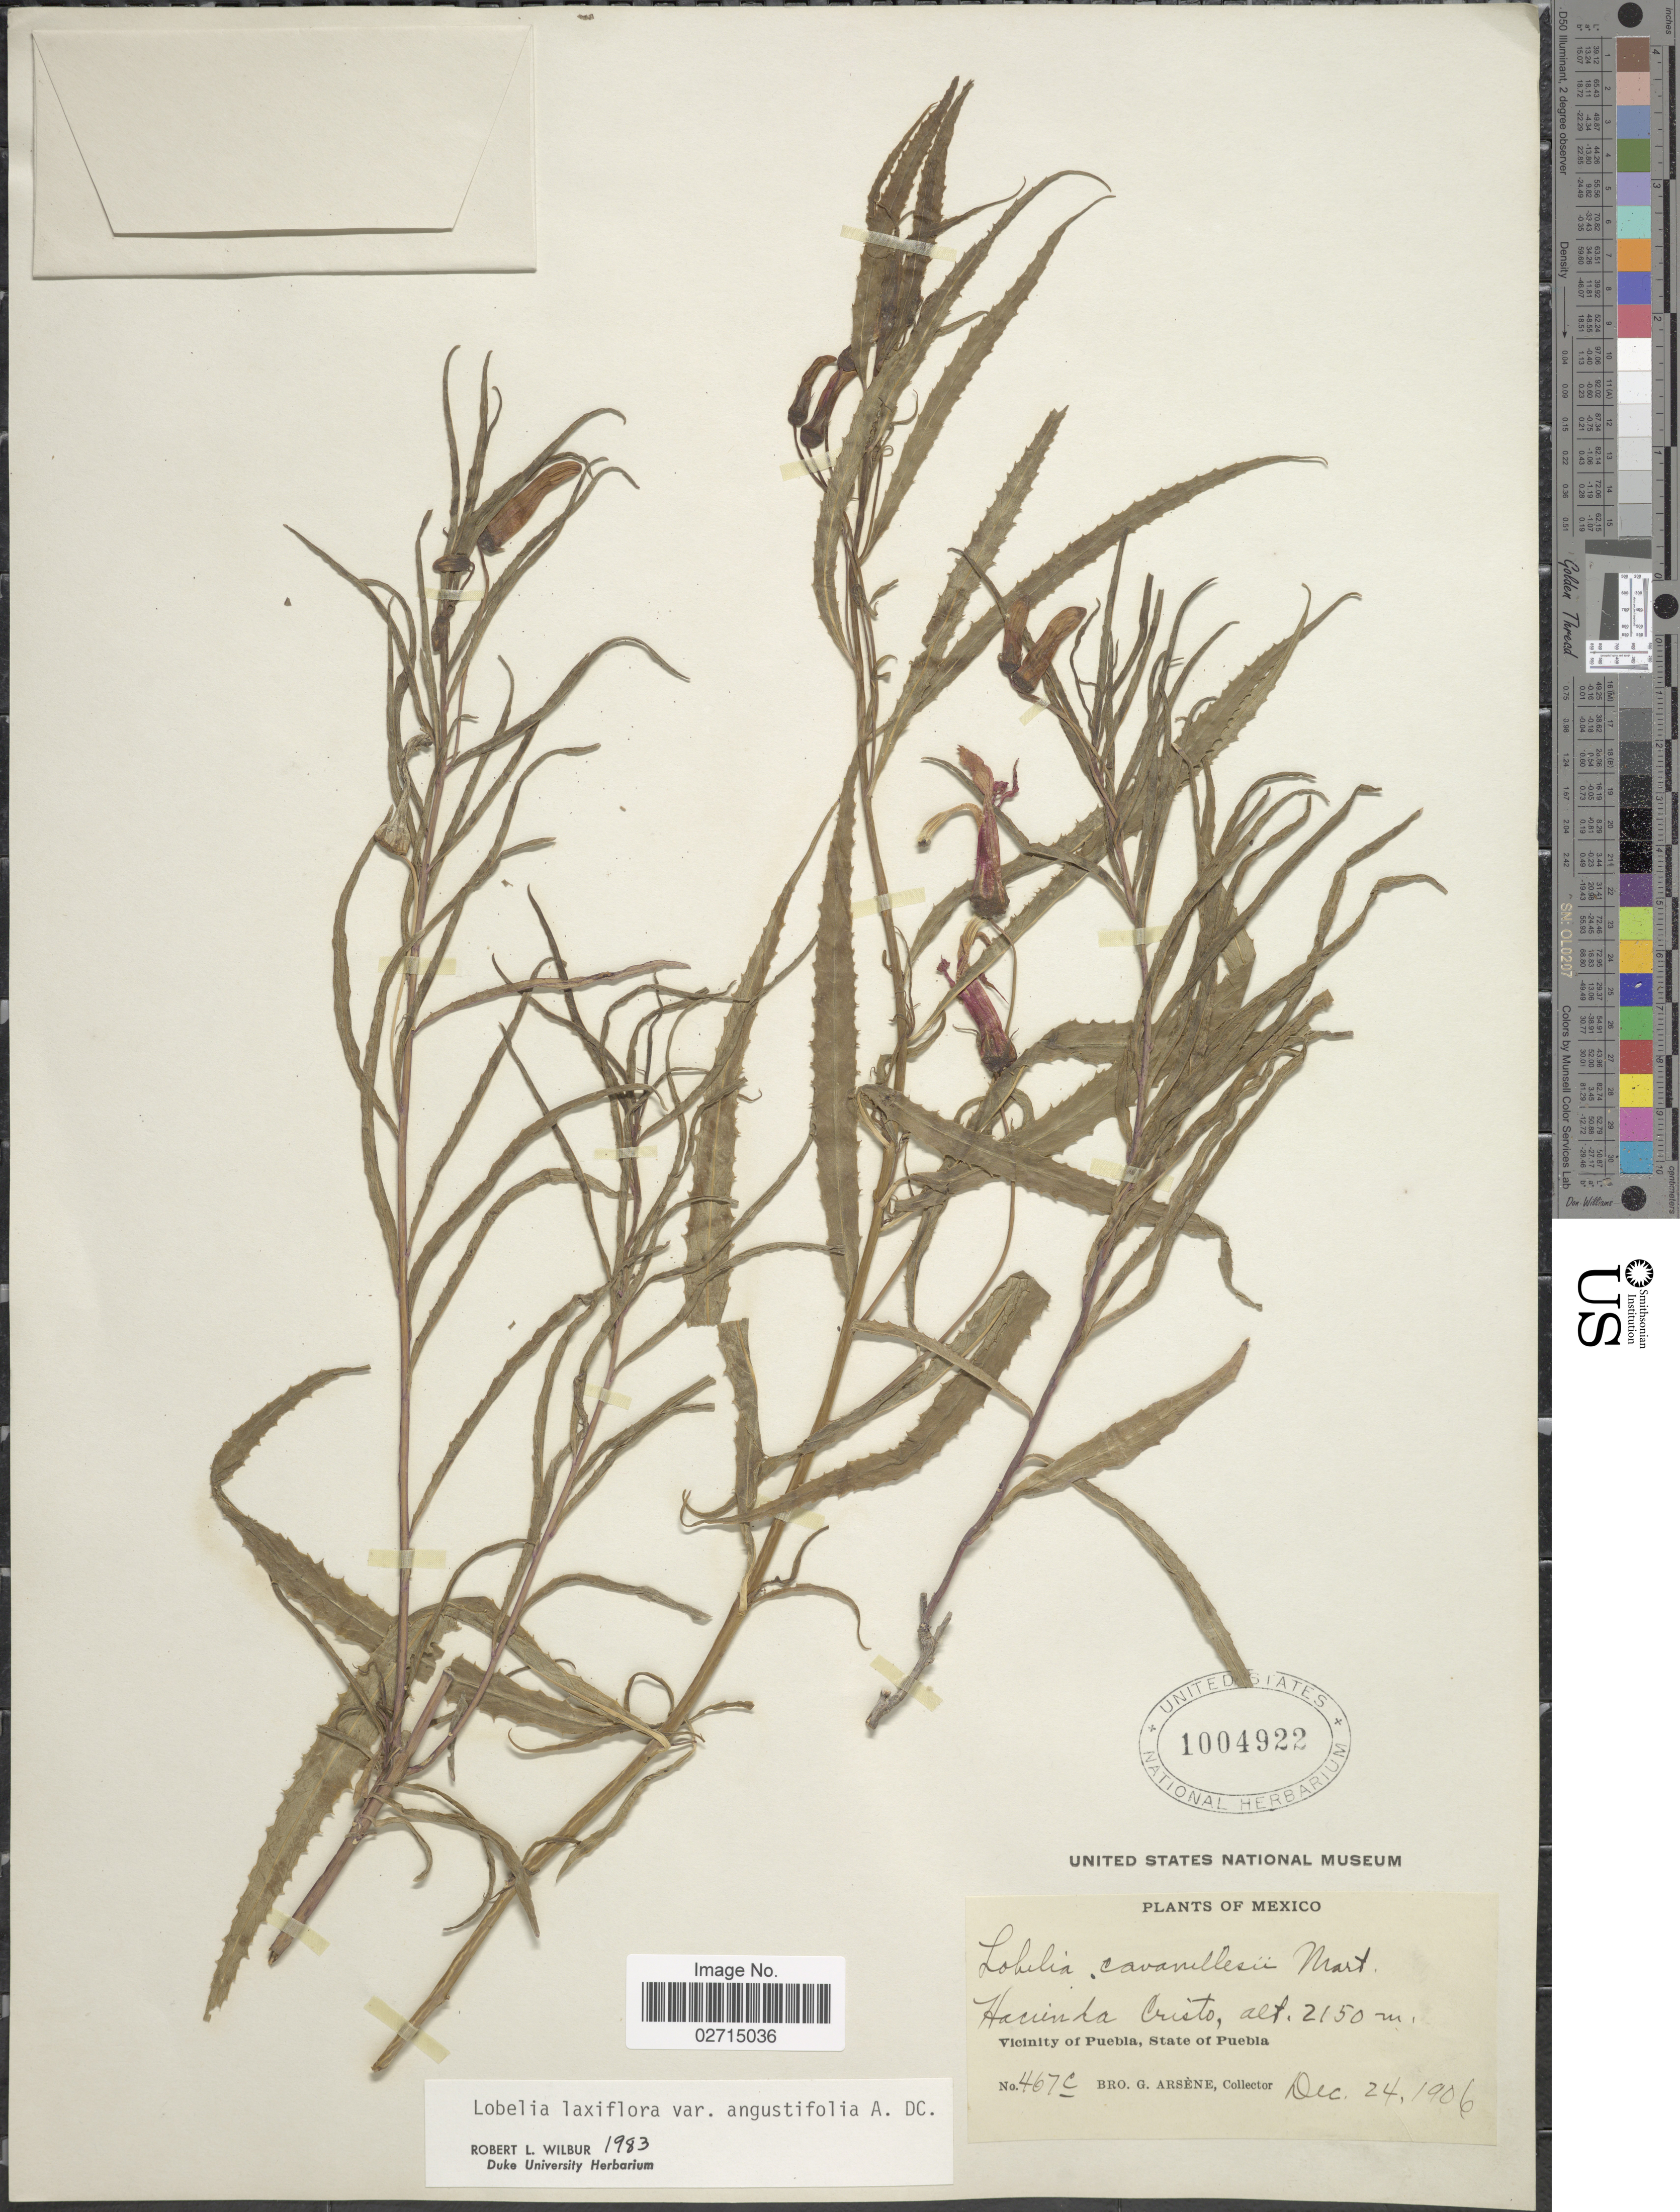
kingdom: Plantae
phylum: Tracheophyta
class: Magnoliopsida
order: Asterales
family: Campanulaceae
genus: Leptocodon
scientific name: Leptocodon laxiflora var. angustifolia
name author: A. DC.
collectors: Bro. G. Arsène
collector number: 467c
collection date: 1906-12-24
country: Mexico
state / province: Puebla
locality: Hacienda Cristo, Vicinity of Puebla, State of Puebla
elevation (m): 2150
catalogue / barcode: US 1004922